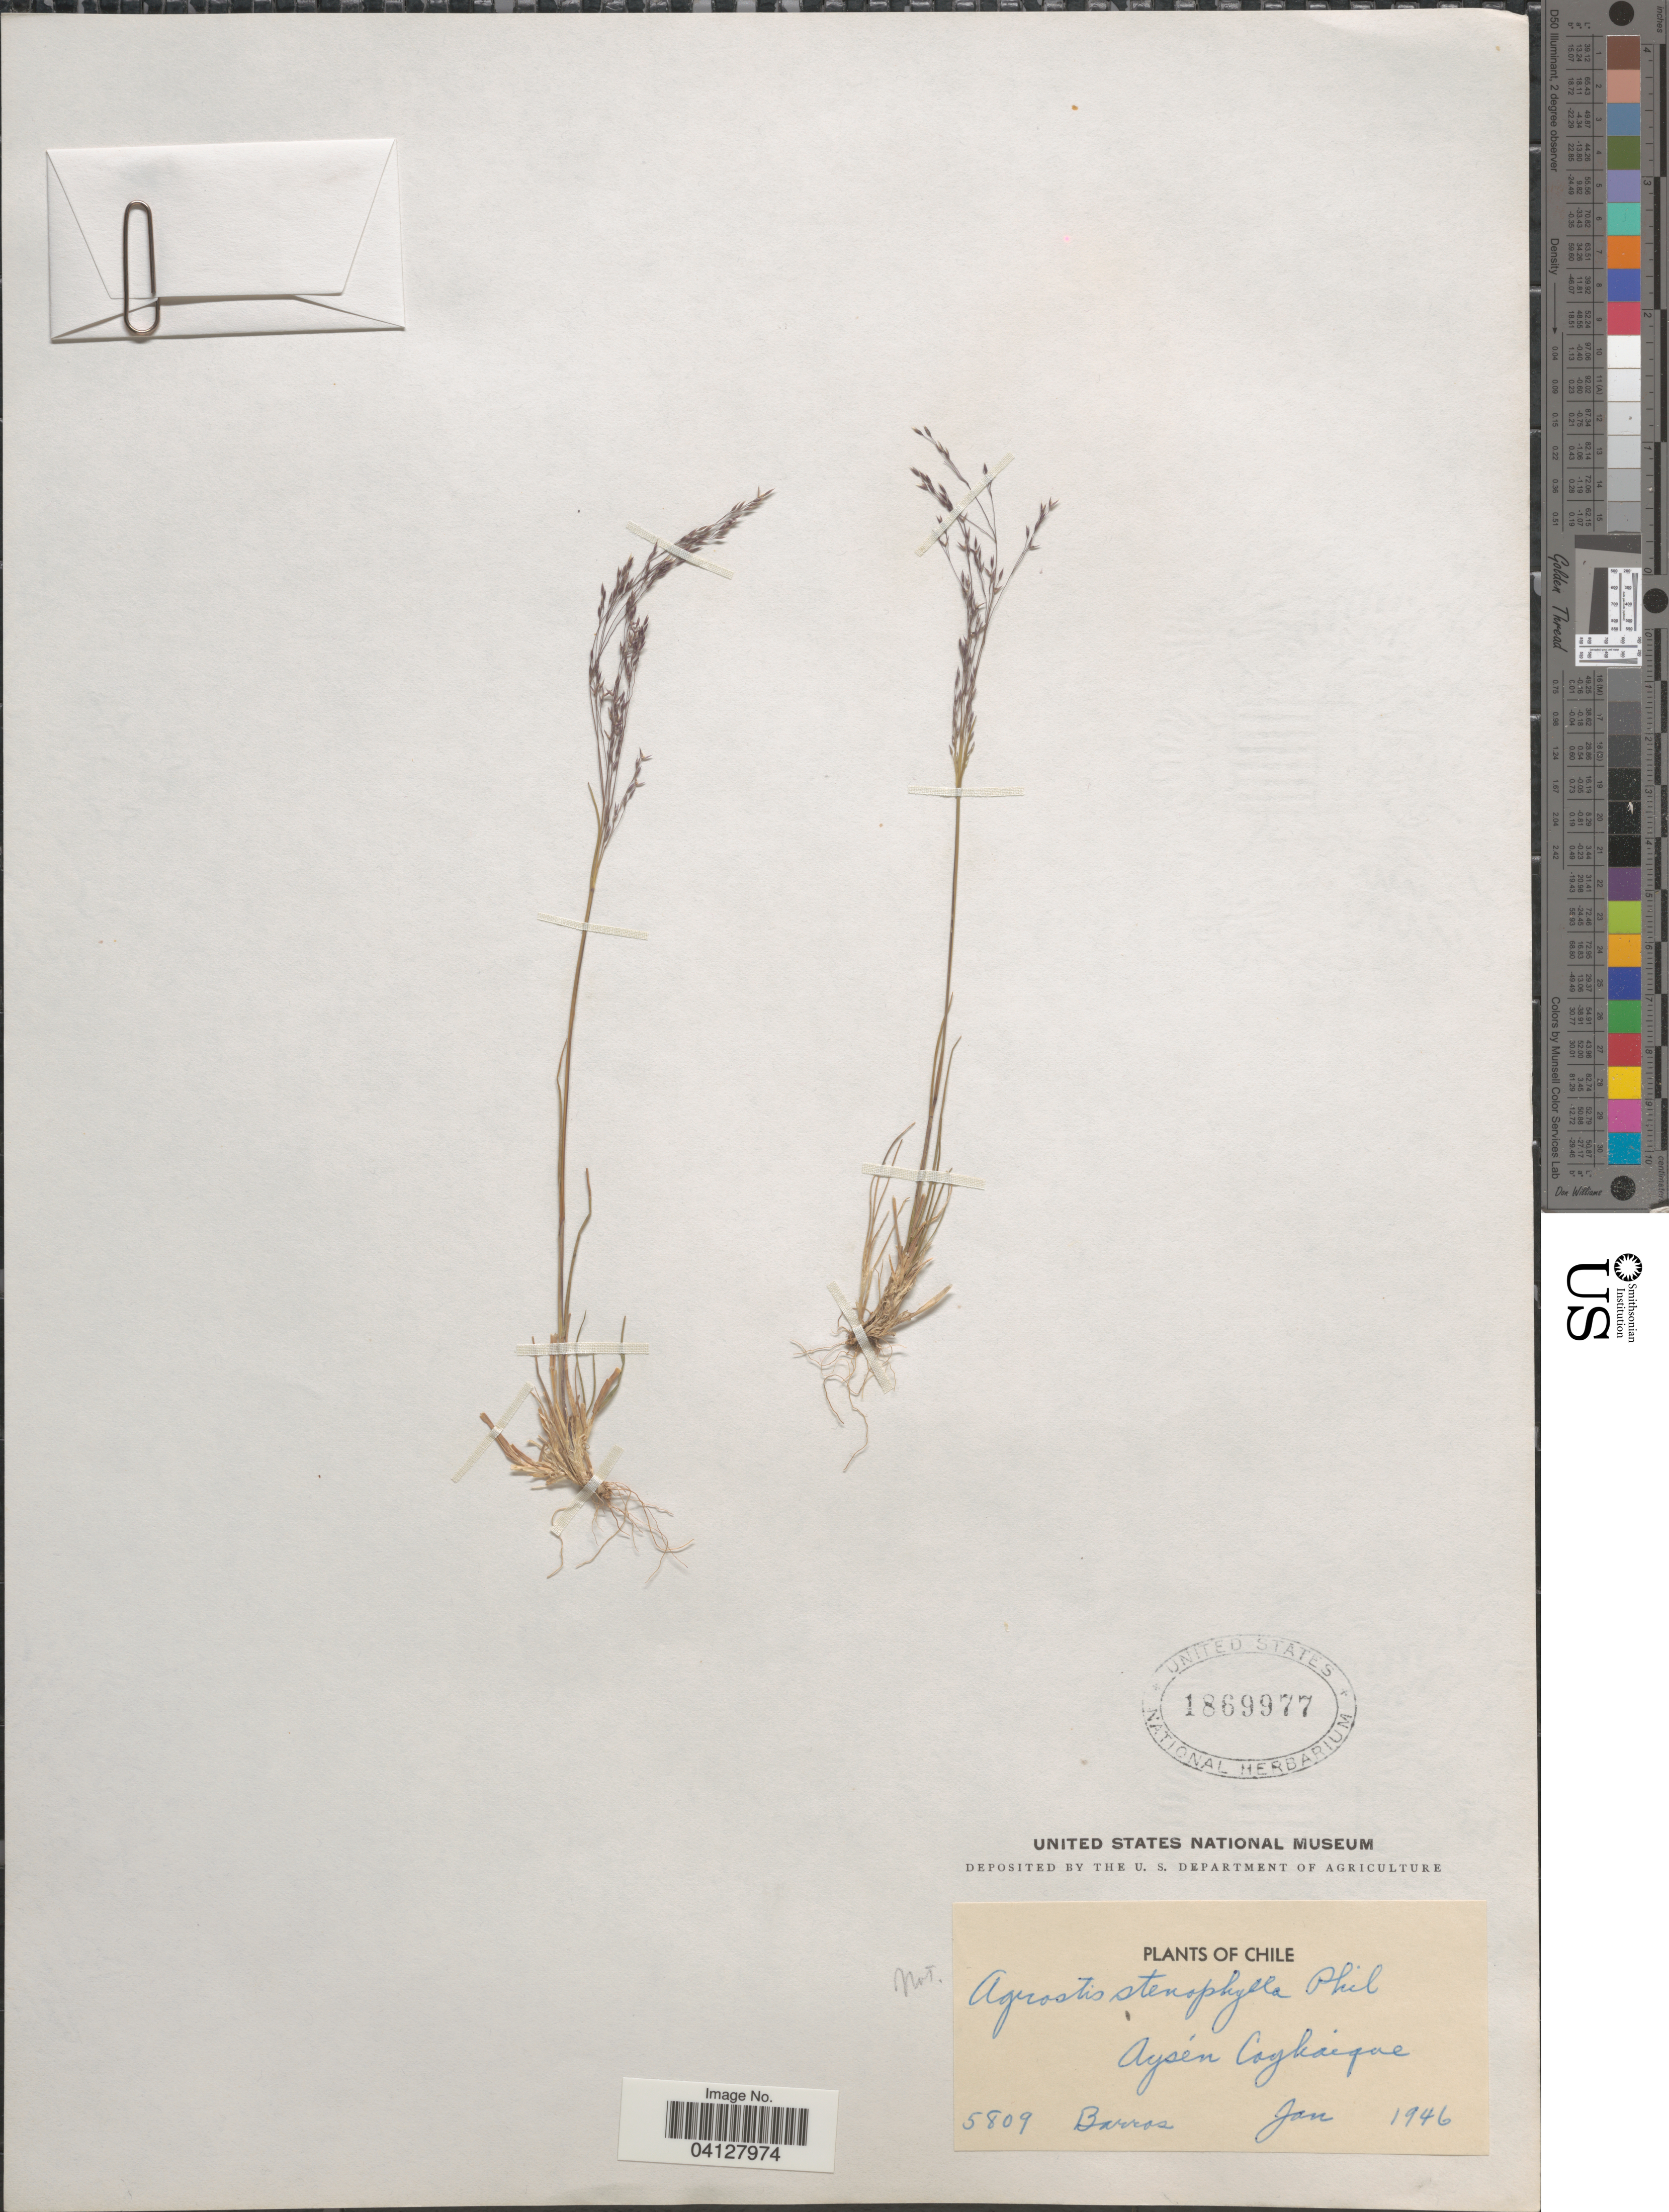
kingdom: Plantae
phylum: Tracheophyta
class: Liliopsida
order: Poales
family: Poaceae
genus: Agrostis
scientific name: Agrostis stenophylla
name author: Phil.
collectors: Barros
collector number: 5809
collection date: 1946-01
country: Chile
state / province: Aisén (XI)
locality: Aysén Coyhaique.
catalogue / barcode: US 1869977